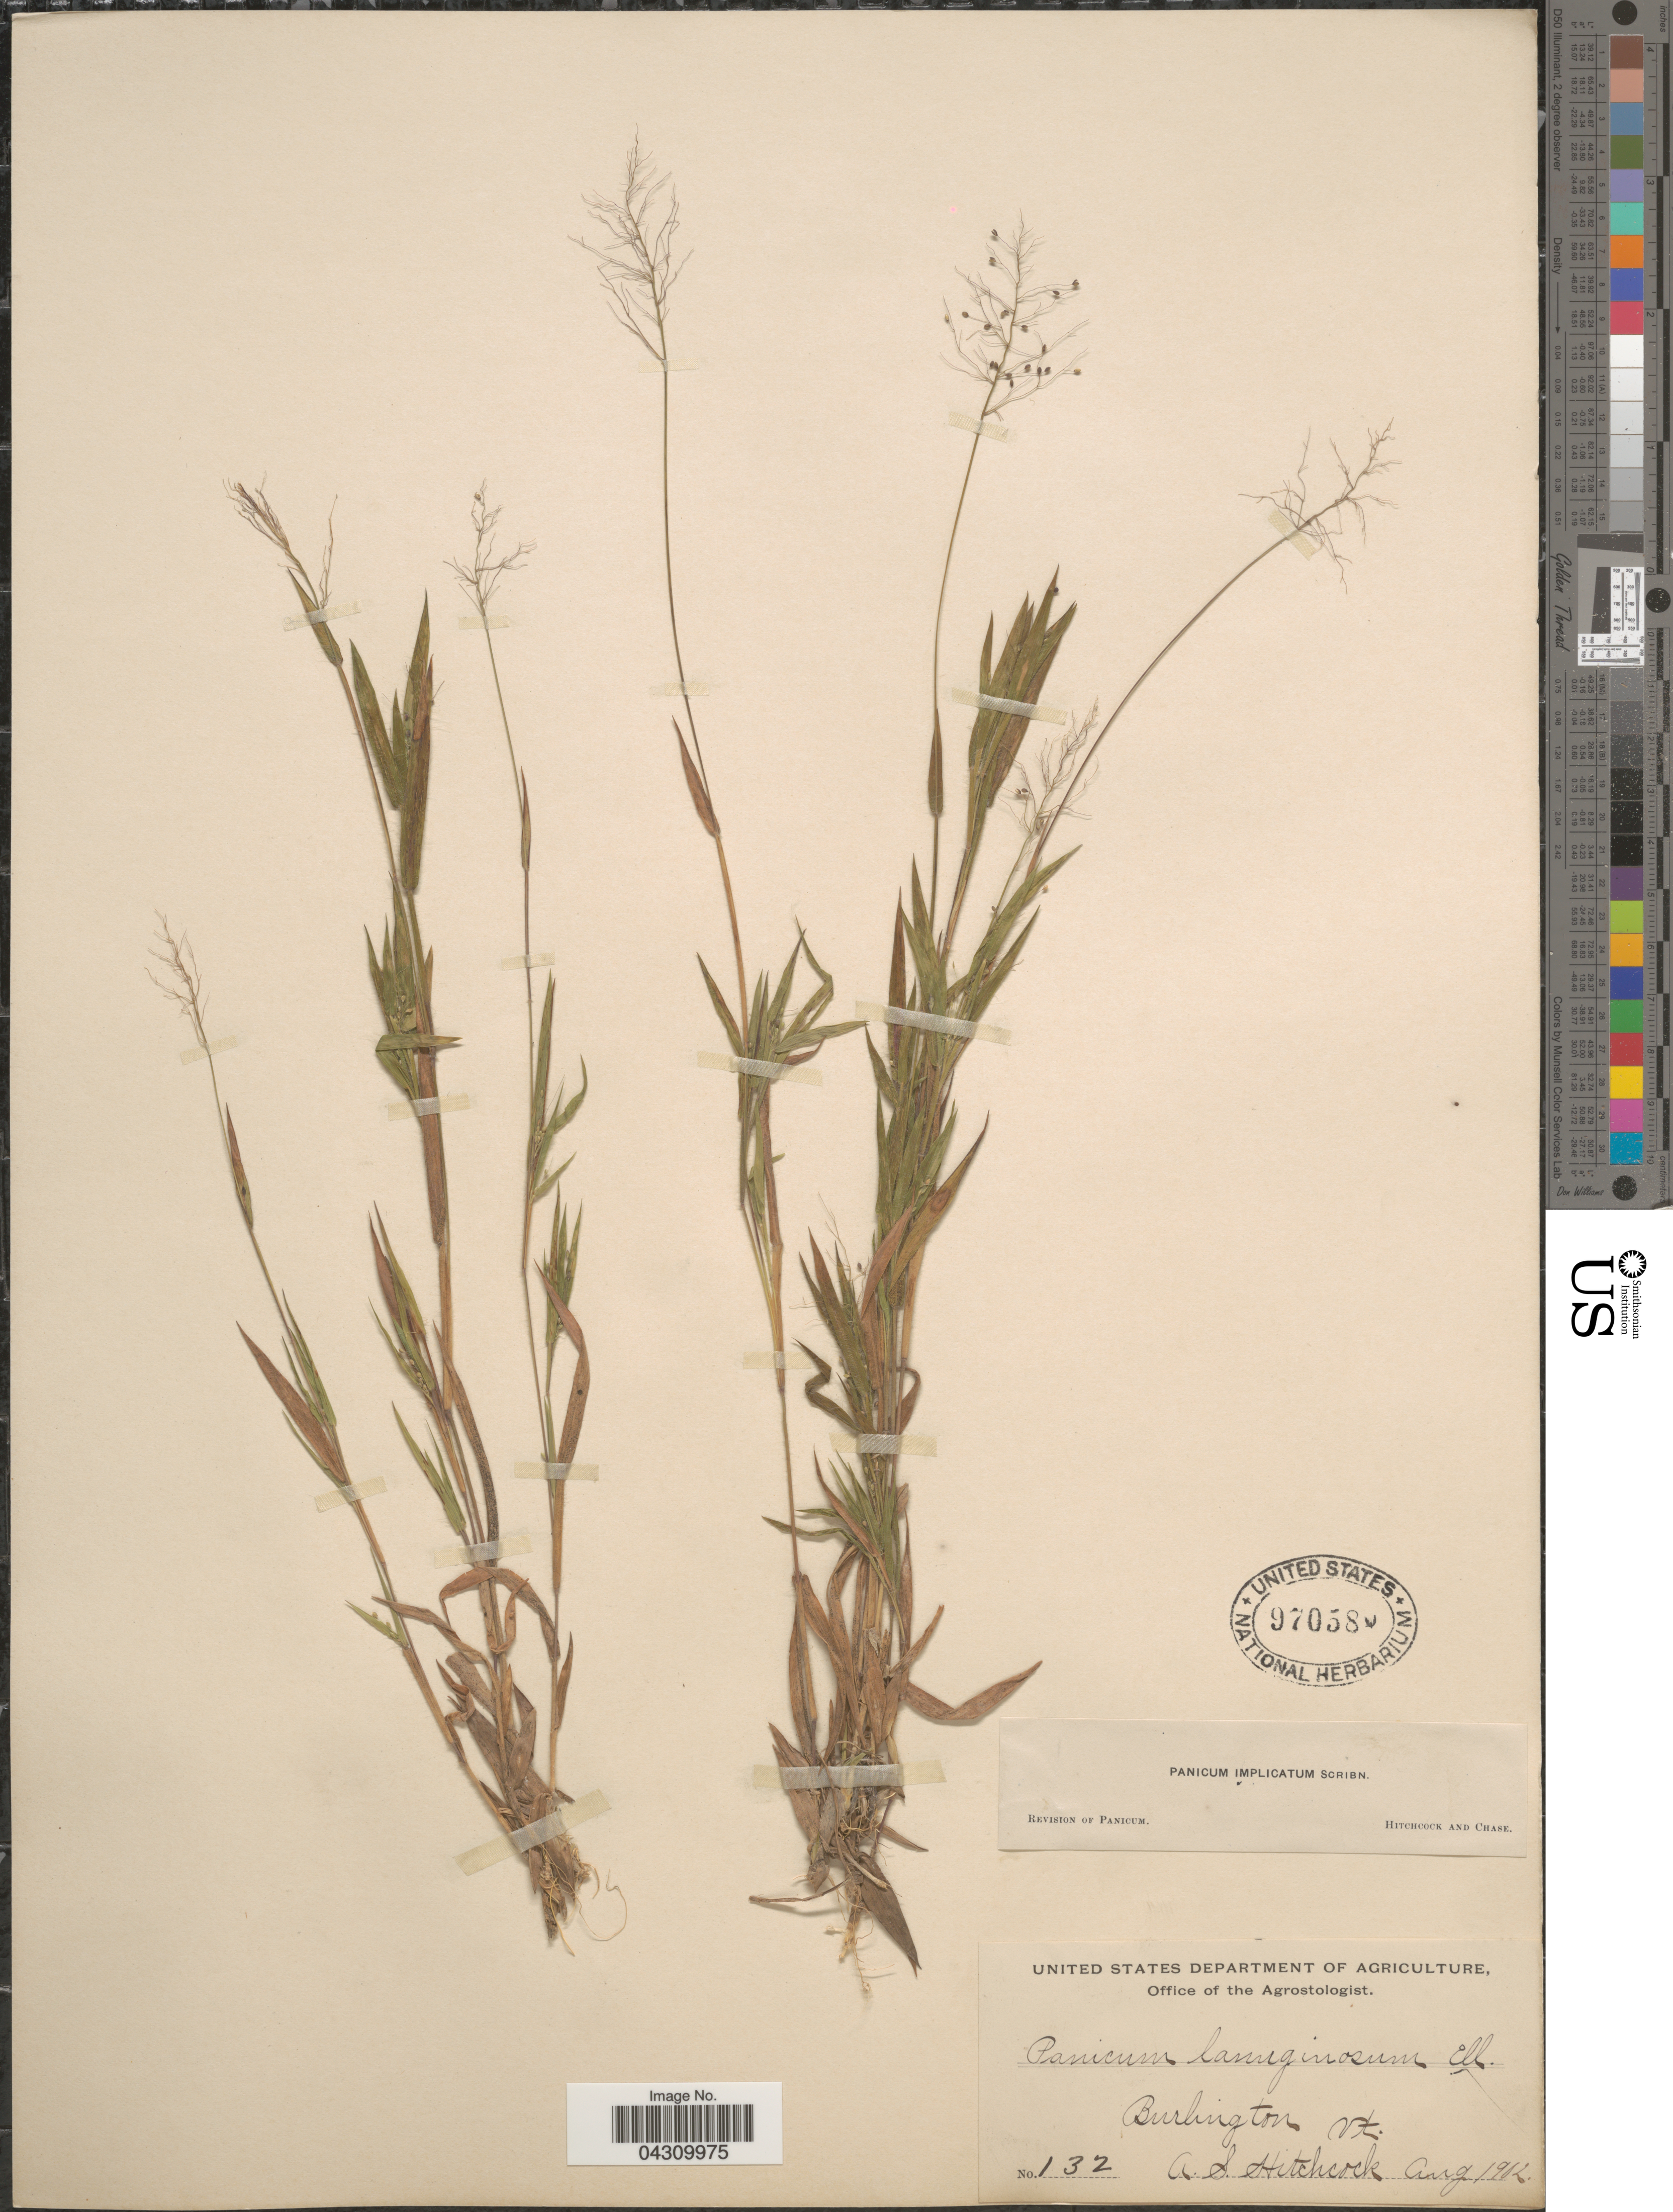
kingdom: Plantae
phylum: Tracheophyta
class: Liliopsida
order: Poales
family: Poaceae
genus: Dichanthelium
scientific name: Dichanthelium acuminatum var. acuminatum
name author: (Sw.) Gould & C.A. Clark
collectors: A. S. Hitchcock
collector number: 132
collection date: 1902-08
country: United States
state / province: Vermont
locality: Burlington.